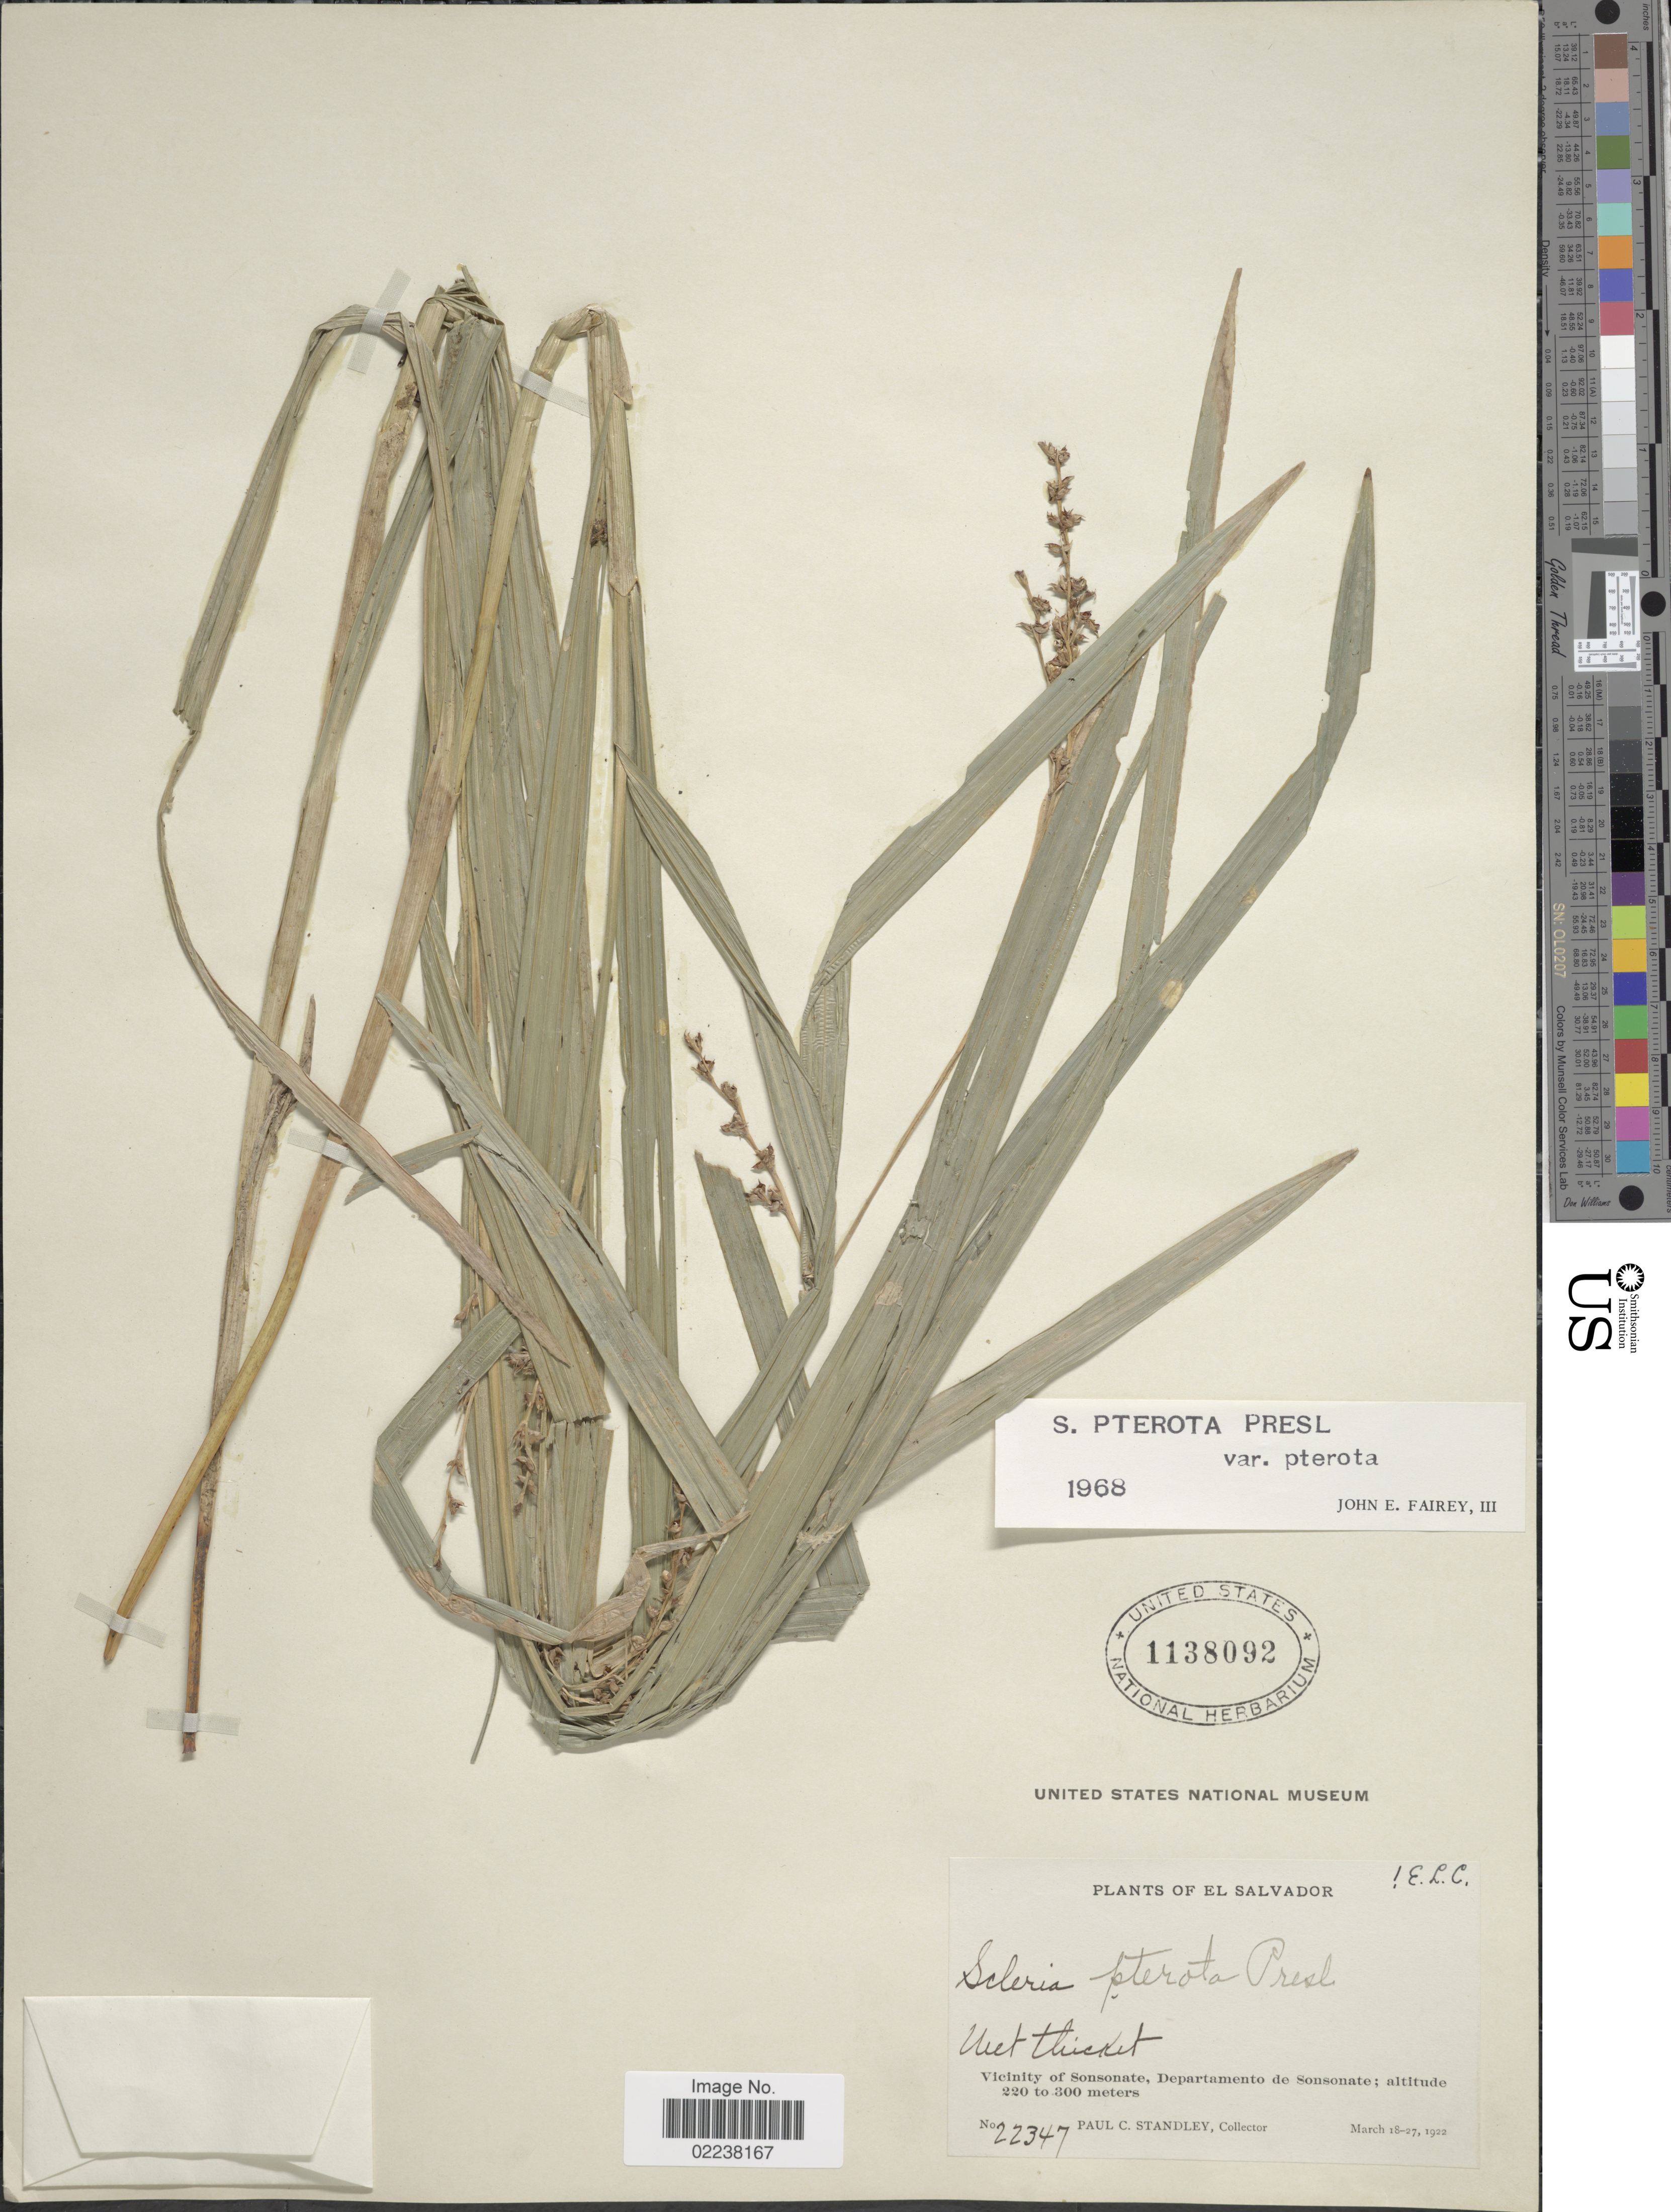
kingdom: Plantae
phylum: Tracheophyta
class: Liliopsida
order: Poales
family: Cyperaceae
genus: Scleria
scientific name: Scleria gaertneri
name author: Raddi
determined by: Strong, Mark T., (BOT), Smithsonian Institution - National Museum of Natural History (UNITED STATES)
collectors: P. C. Standley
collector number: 22347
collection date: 1922-03-18/1922-03-27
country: El Salvador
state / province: Sonsonate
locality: Vicinity of Sonsonate,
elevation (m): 220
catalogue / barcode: US 1138092